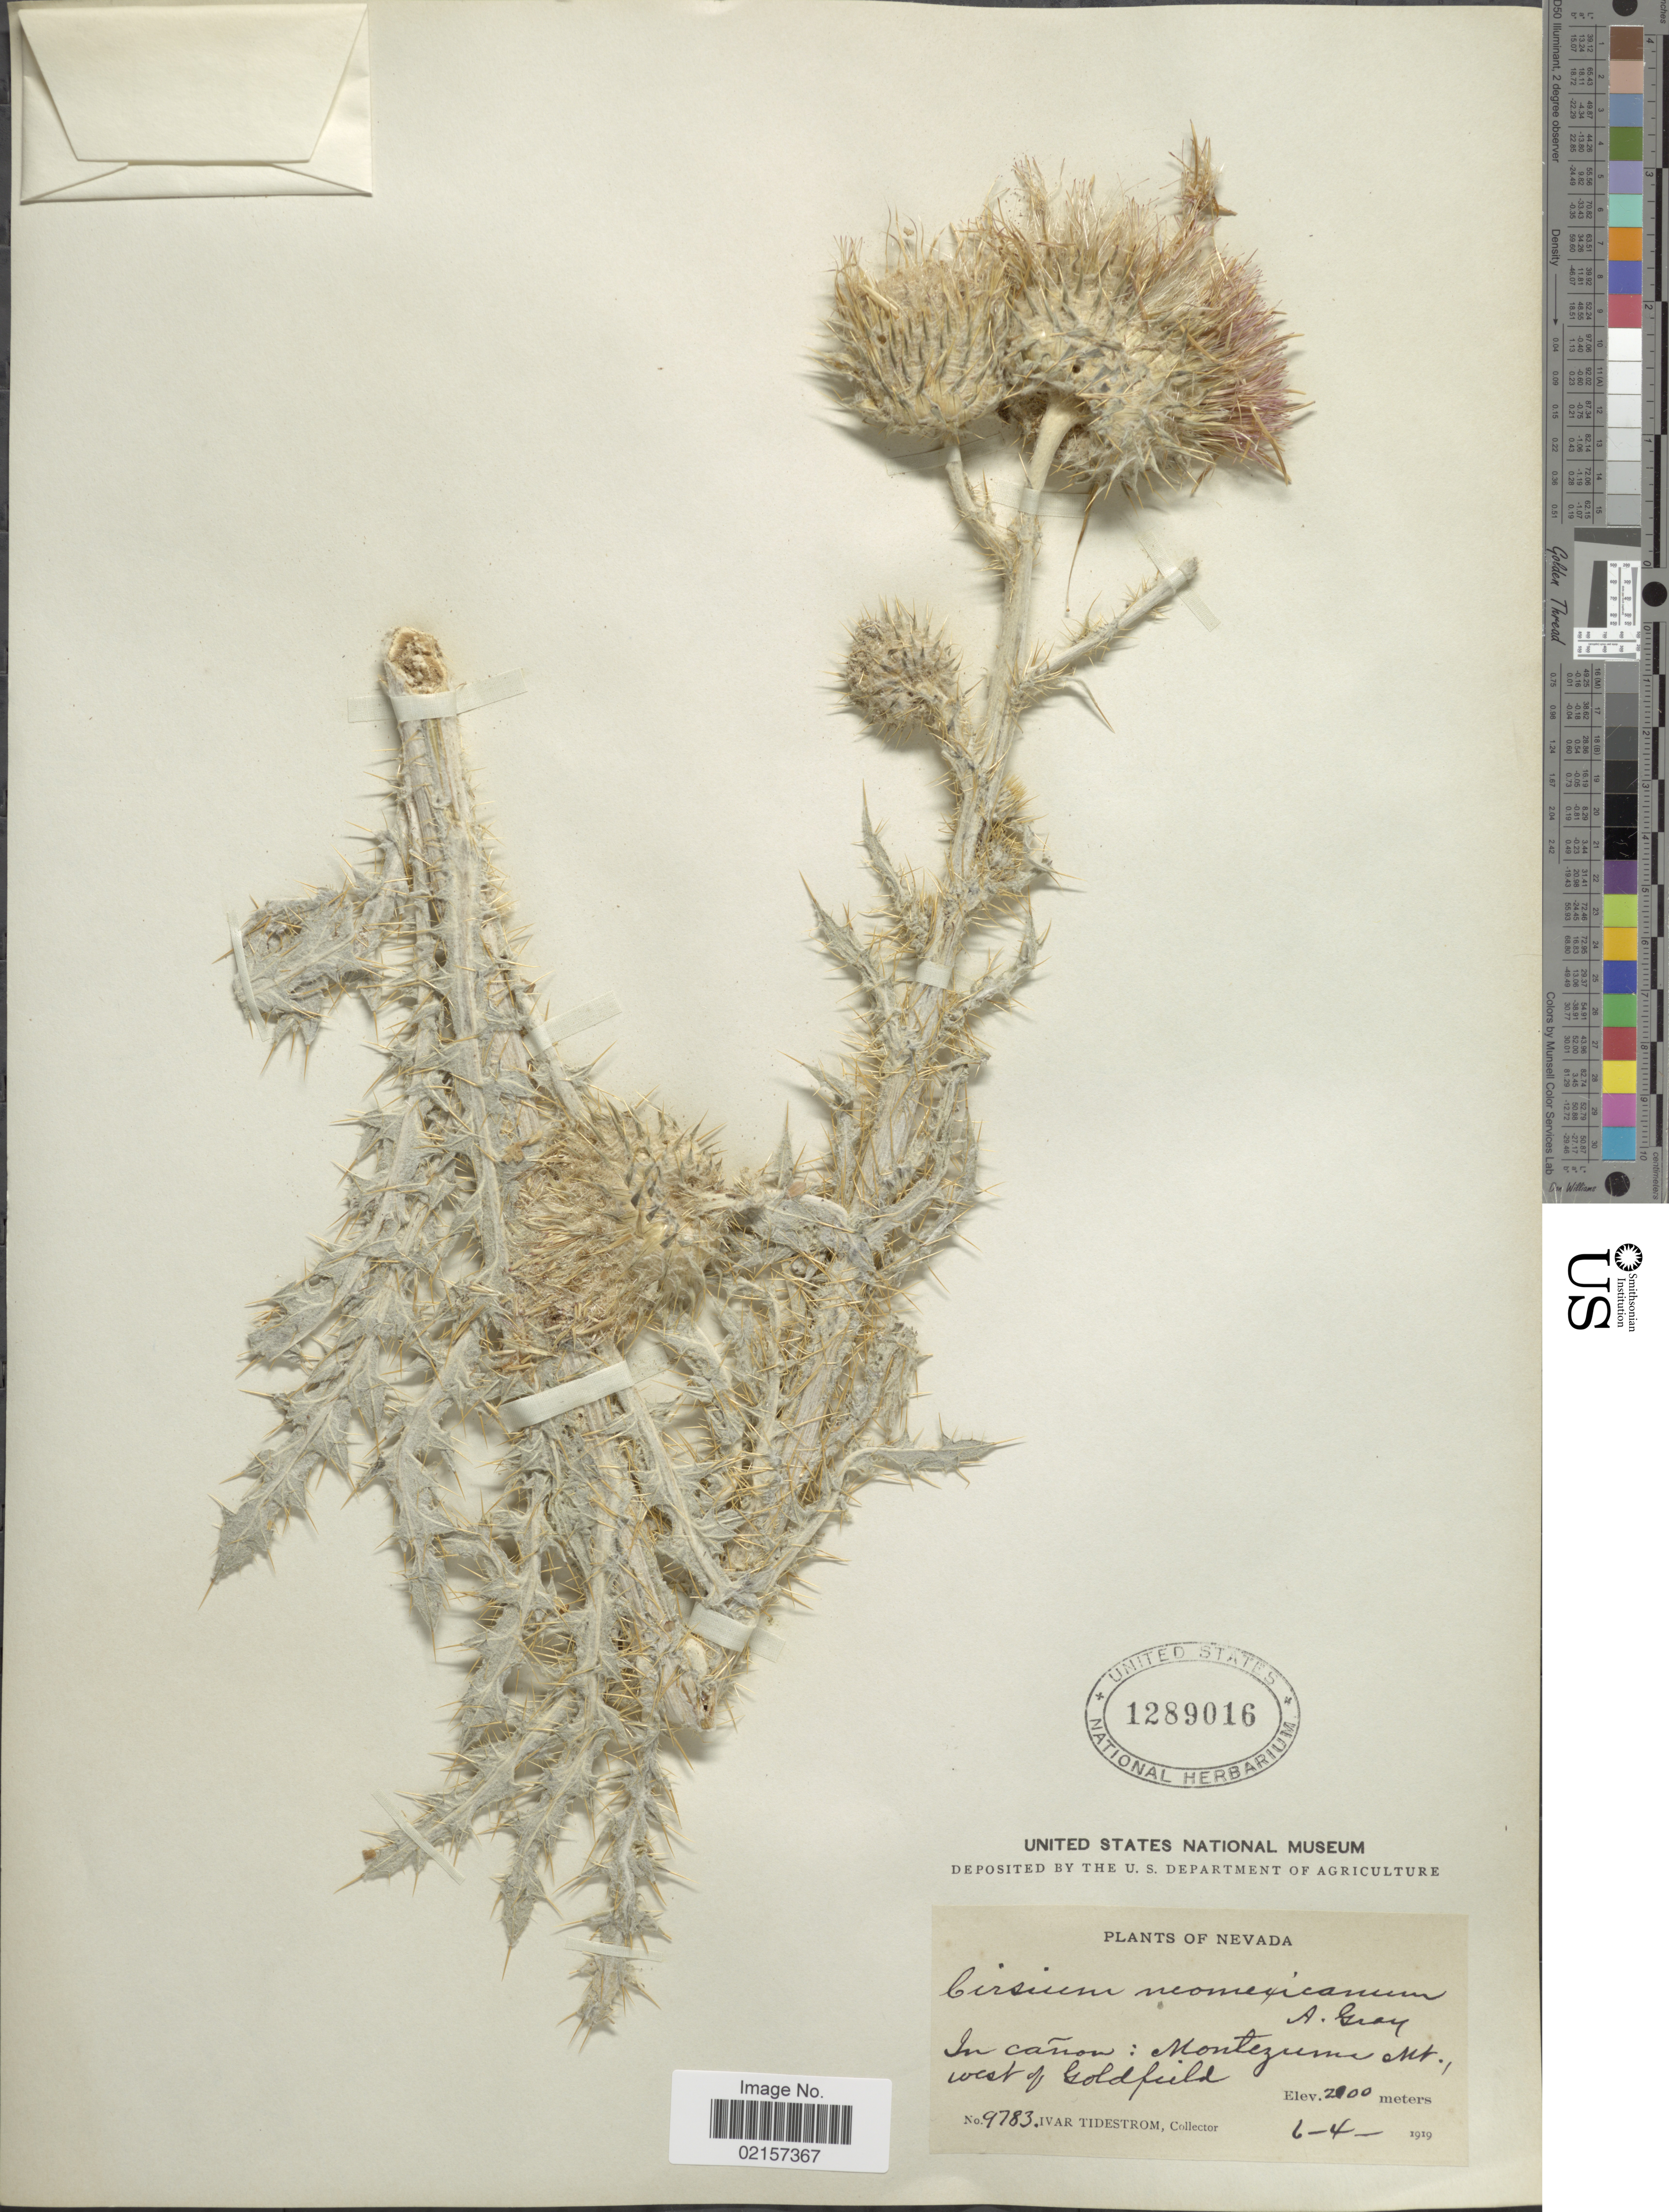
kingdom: Plantae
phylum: Tracheophyta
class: Magnoliopsida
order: Asterales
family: Asteraceae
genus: Cirsium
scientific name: Cirsium neomexicanum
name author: A. Gray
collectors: I. F. Tidestrom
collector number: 9783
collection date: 1919-06-04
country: United States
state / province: Nevada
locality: In cañon: Montezum Mt., west of Goldfield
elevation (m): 2100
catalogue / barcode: US 1289016